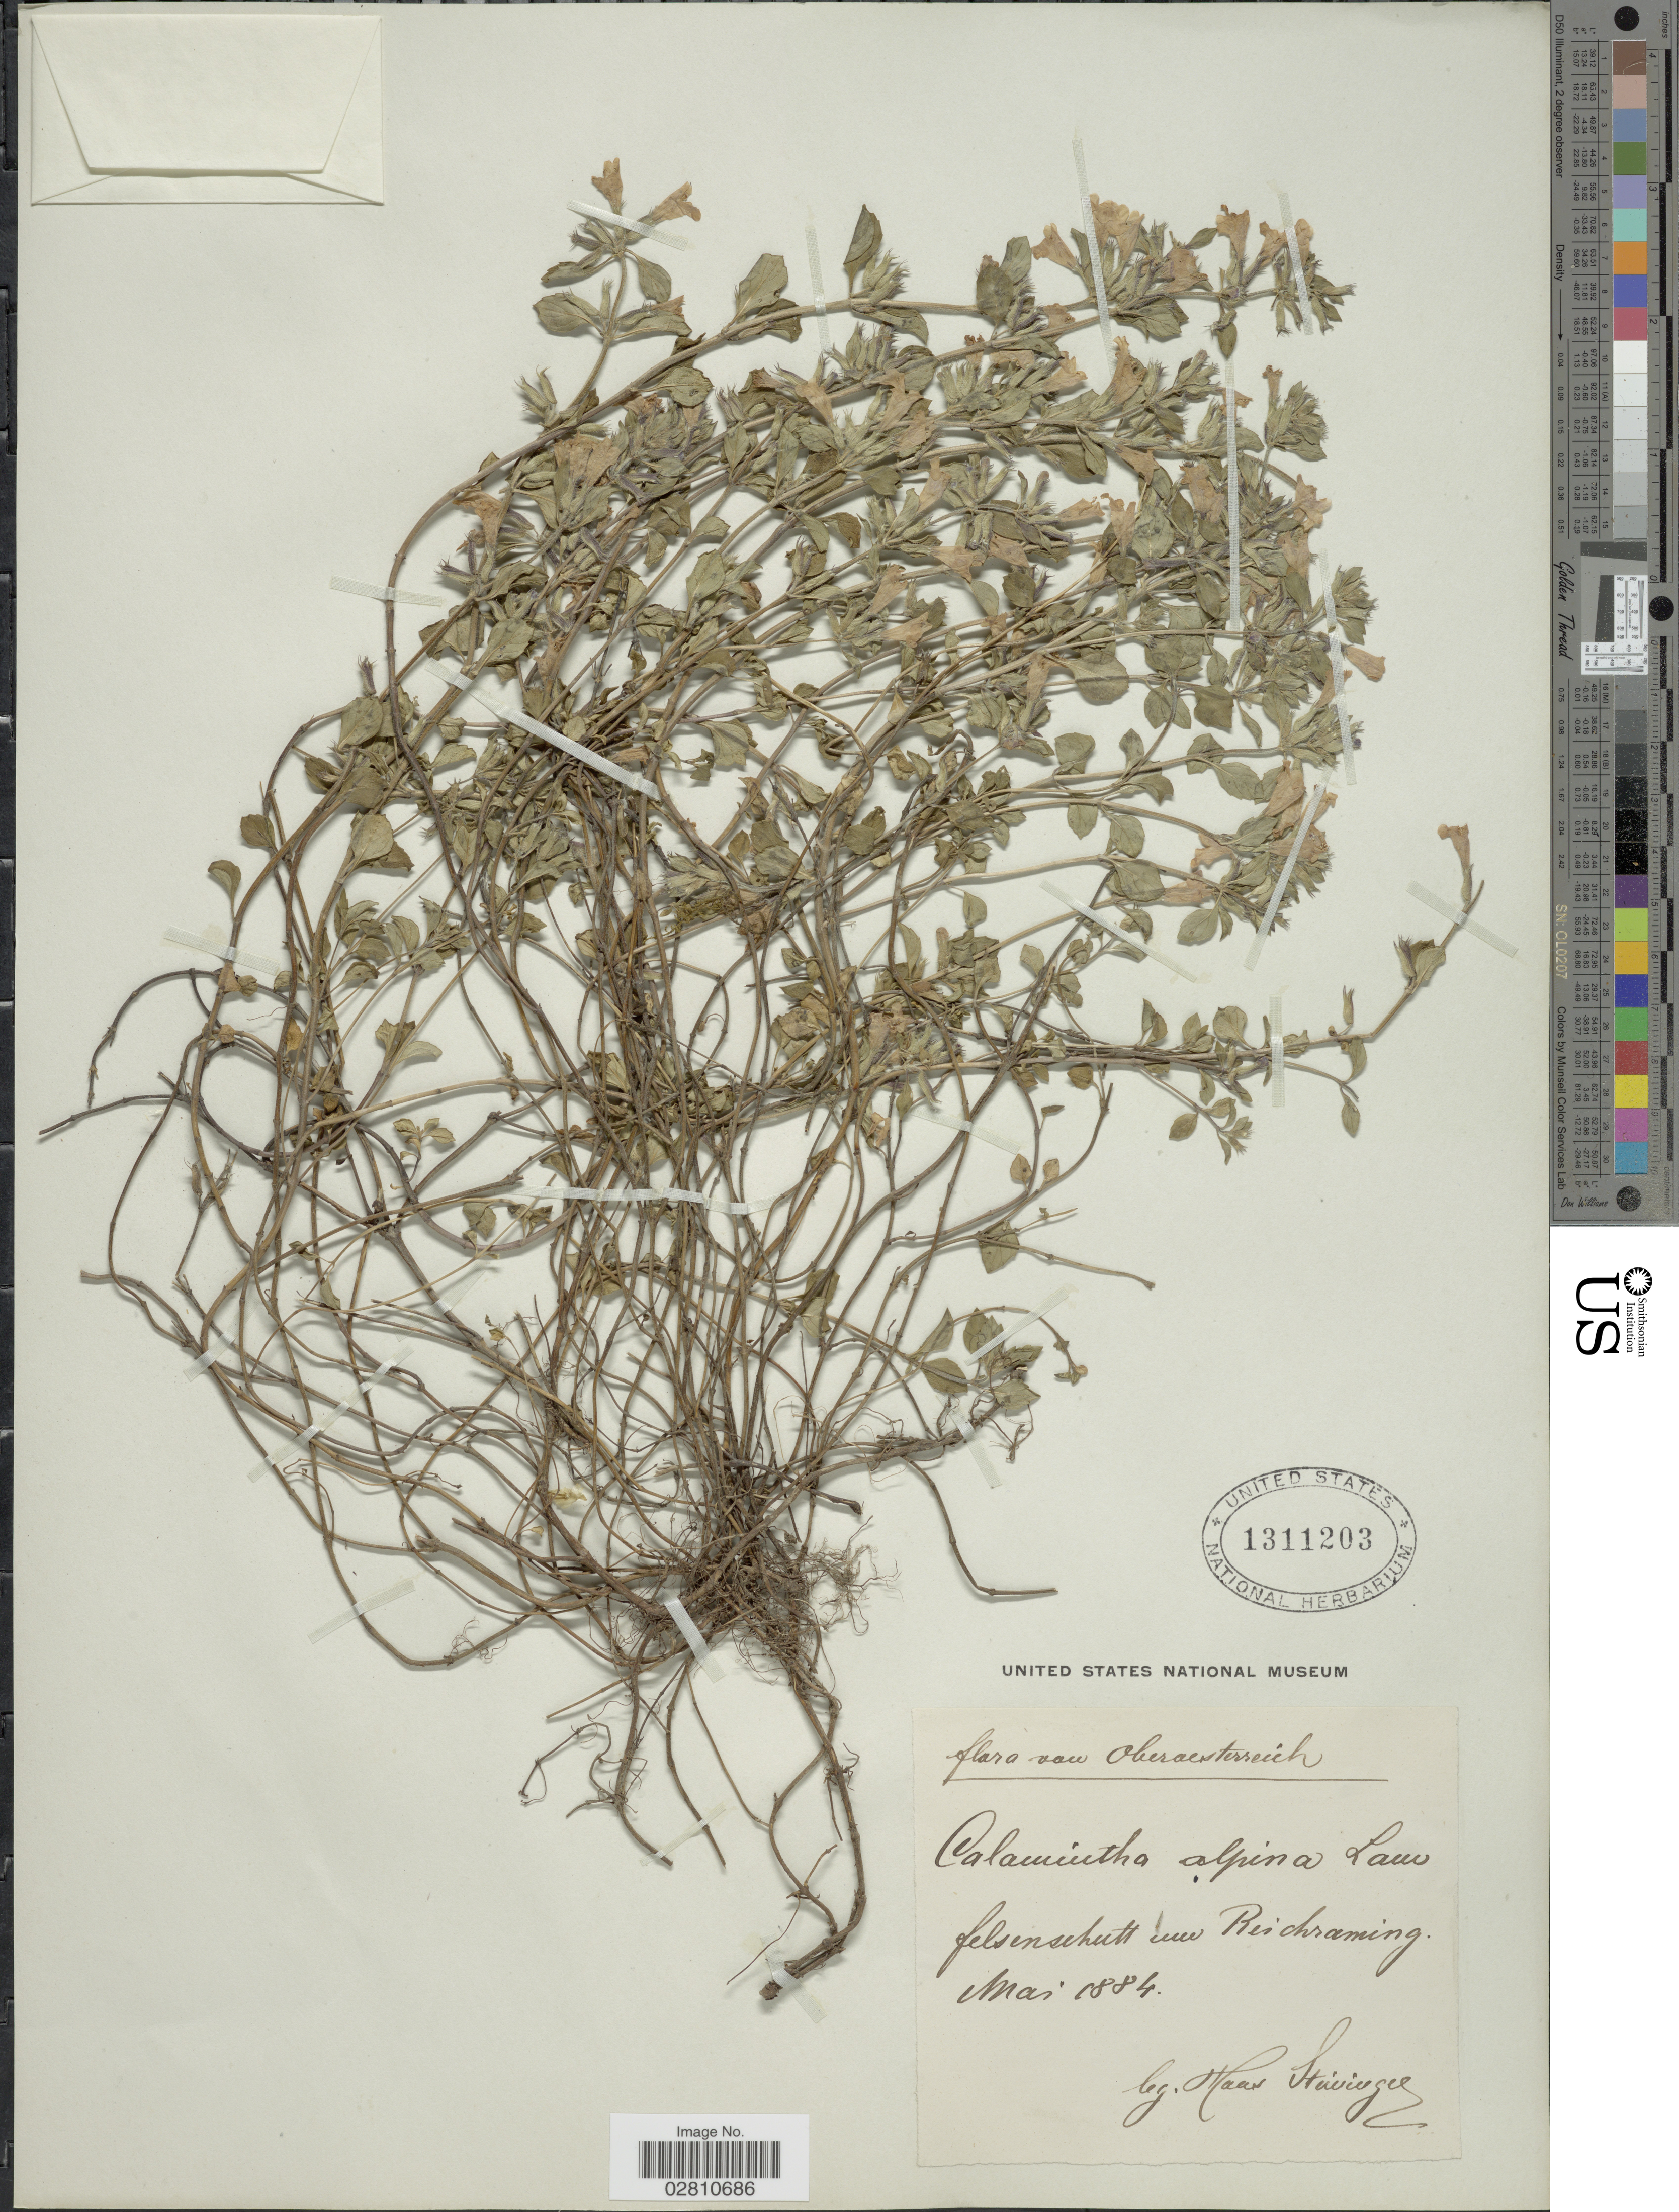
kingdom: Plantae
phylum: Tracheophyta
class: Magnoliopsida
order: Lamiales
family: Lamiaceae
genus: Clinopodium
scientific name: Clinopodium alpinum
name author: (L.) Kuntze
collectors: H. Steininger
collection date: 1884-05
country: Austria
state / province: Oberosterreich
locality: Felsenschutt um Reichraming, Oberaesterreich.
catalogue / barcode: US 1311203